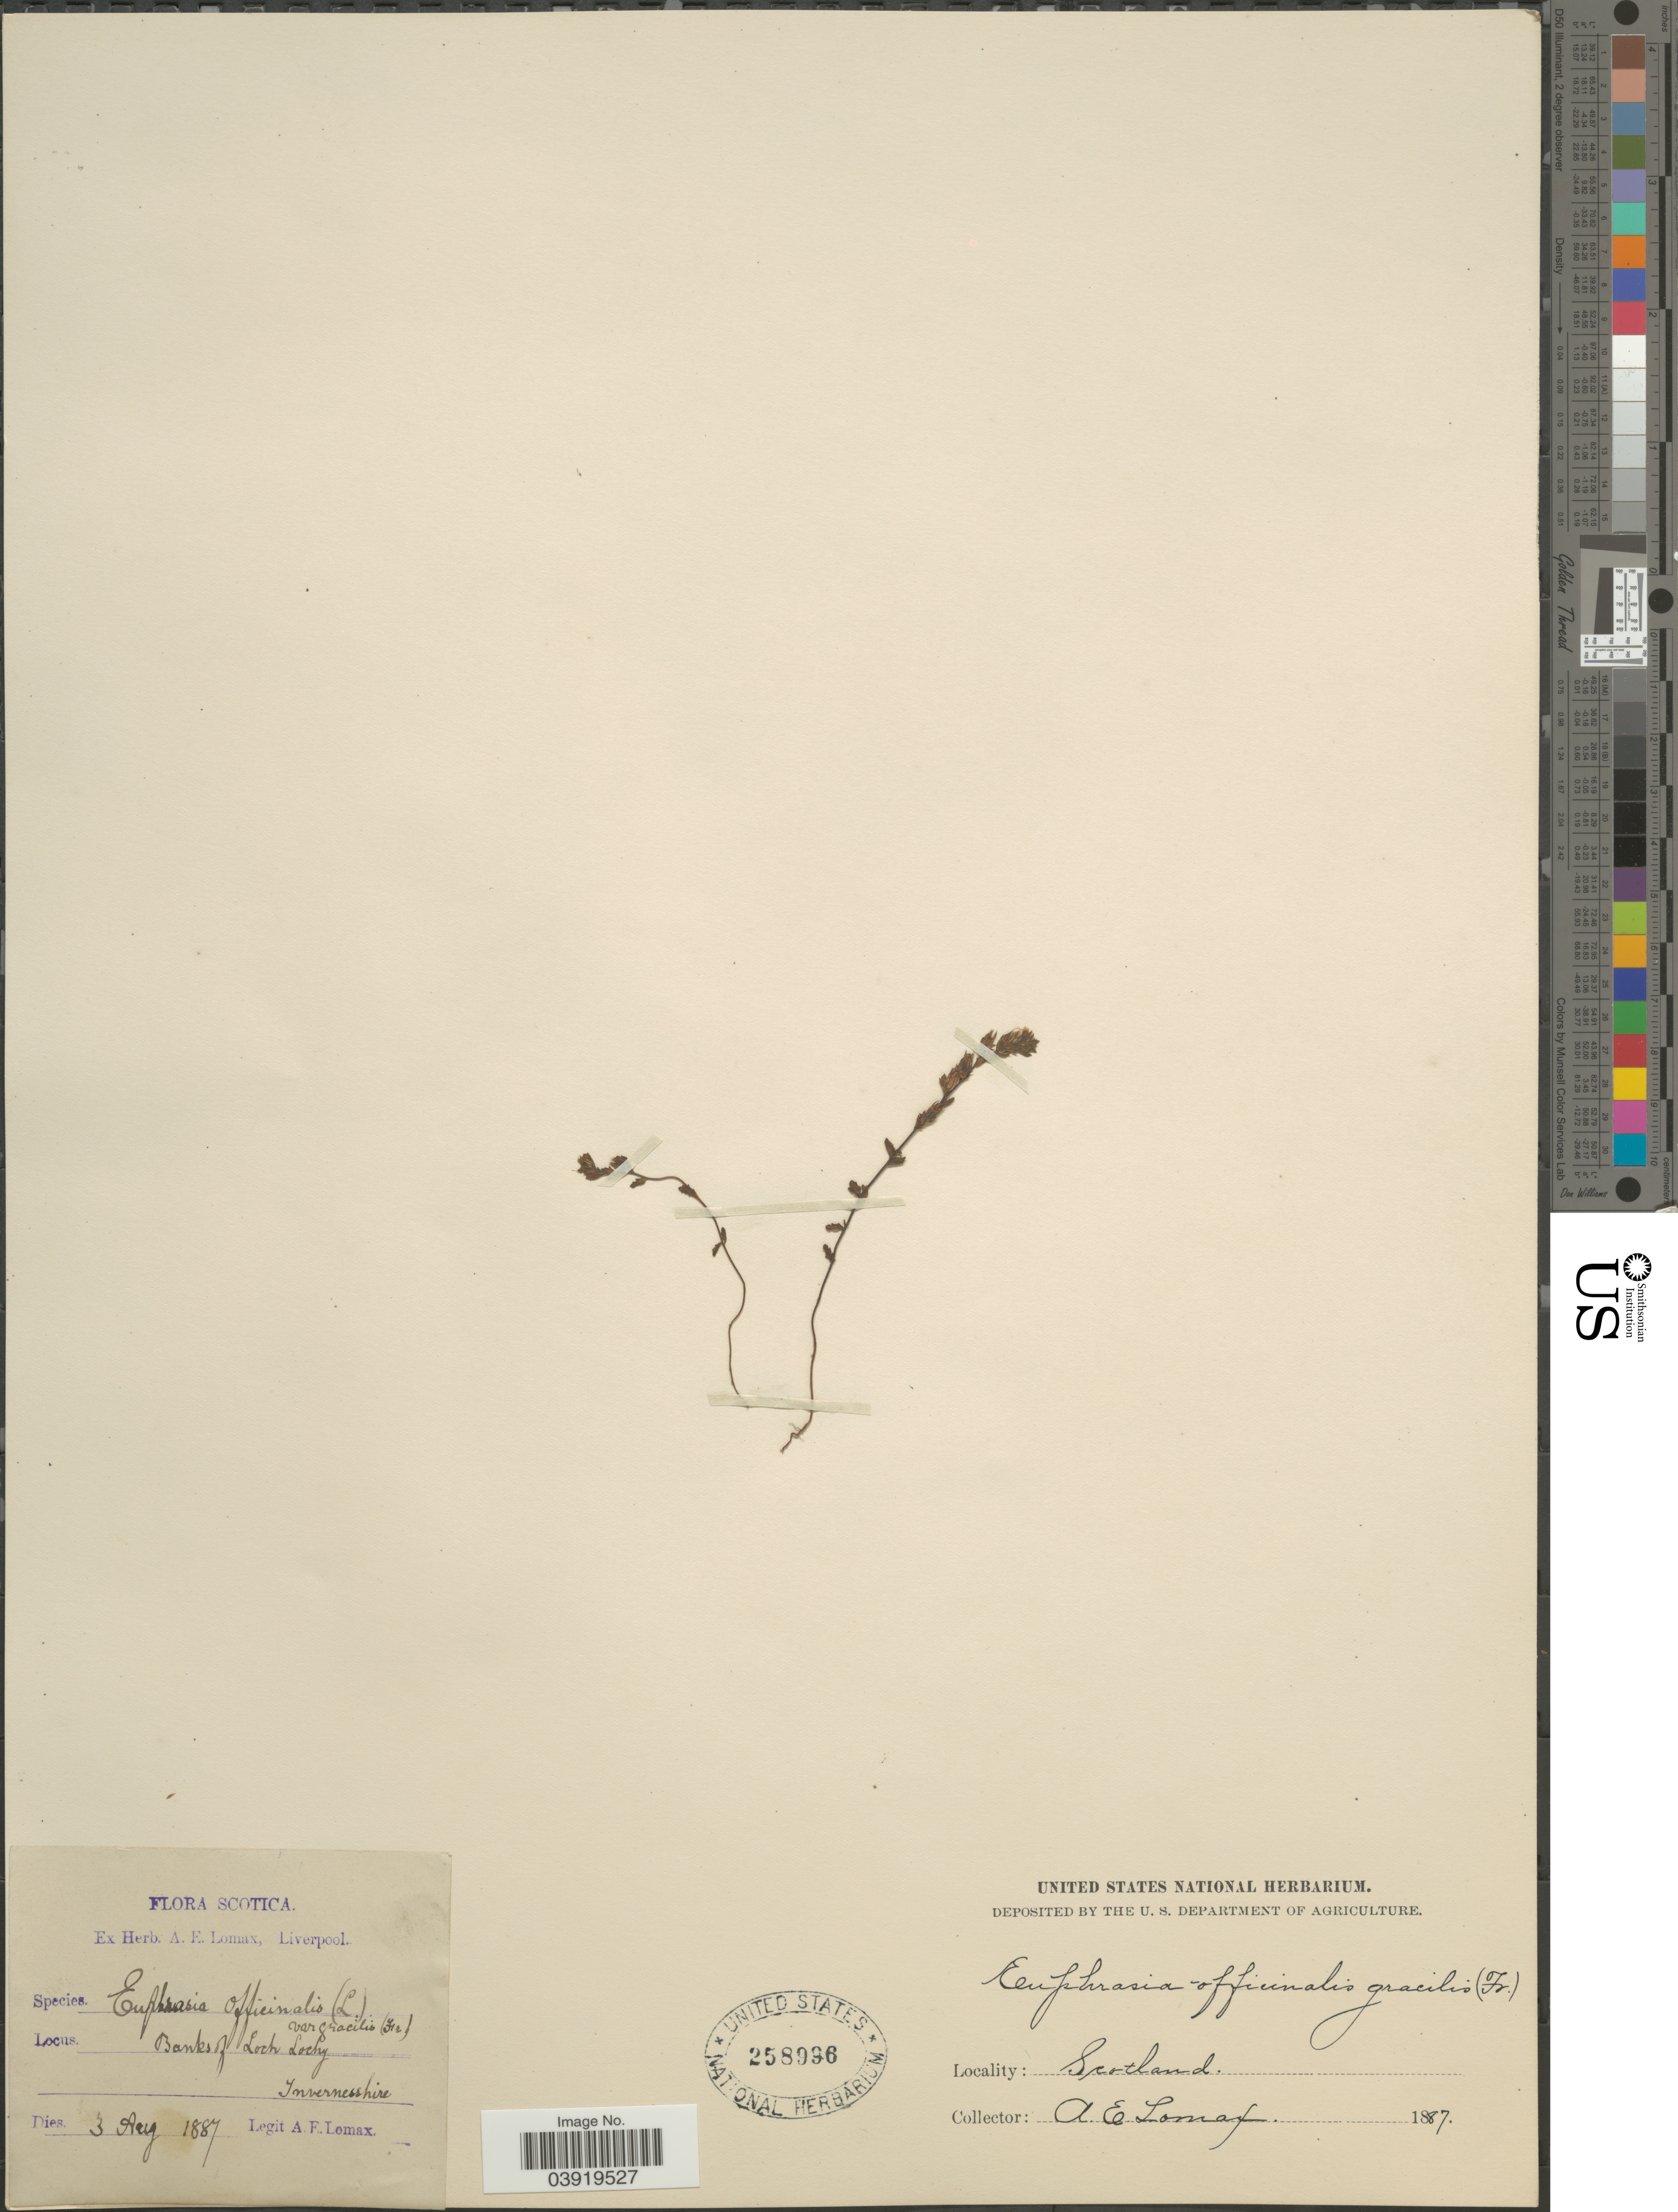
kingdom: Plantae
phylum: Tracheophyta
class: Magnoliopsida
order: Lamiales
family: Orobanchaceae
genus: Euphrasia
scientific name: Euphrasia officinalis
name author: L.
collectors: A. Lomax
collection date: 1887-08-03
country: United Kingdom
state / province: Scotland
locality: Scotica. Banks of Loch Lochy. Invernesshire.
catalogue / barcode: US 258996